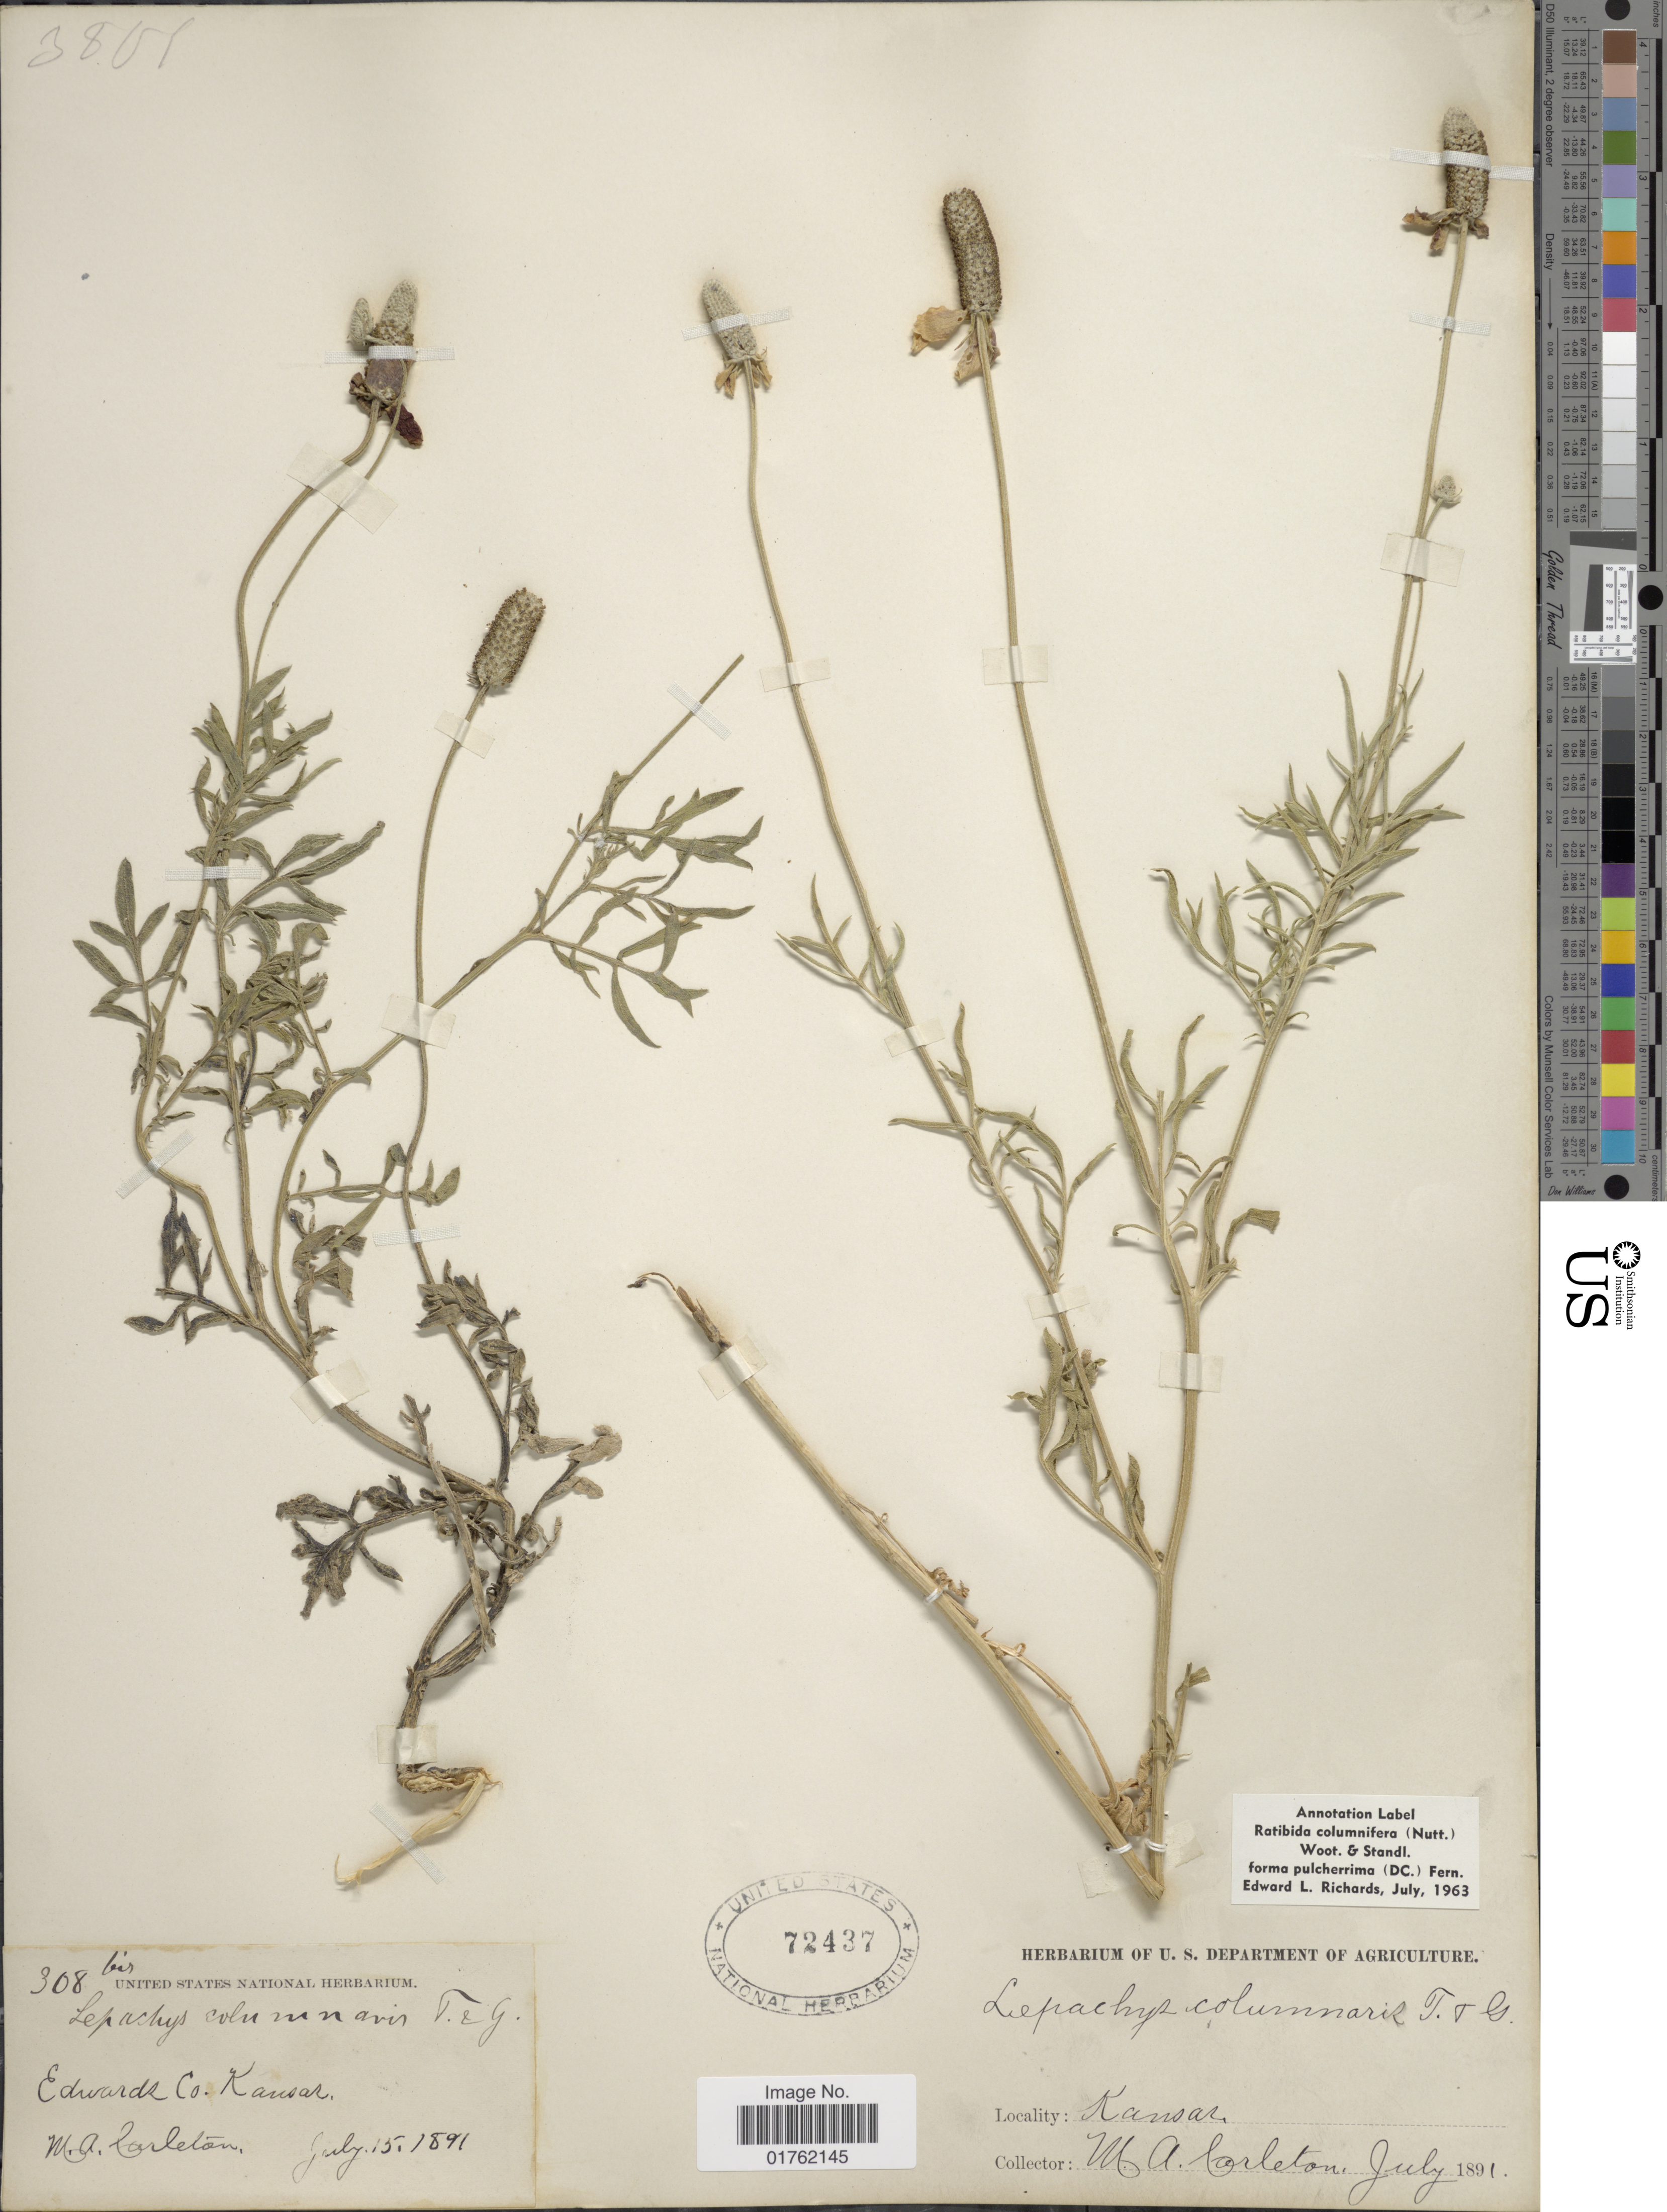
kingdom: Plantae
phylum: Tracheophyta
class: Magnoliopsida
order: Asterales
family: Asteraceae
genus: Ratibida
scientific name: Ratibida columnaris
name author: (Pursh) D. Don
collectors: M. A. Carleton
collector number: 308bis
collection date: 1891-07-15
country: United States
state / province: Kansas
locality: Edwards Co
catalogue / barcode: US 72437